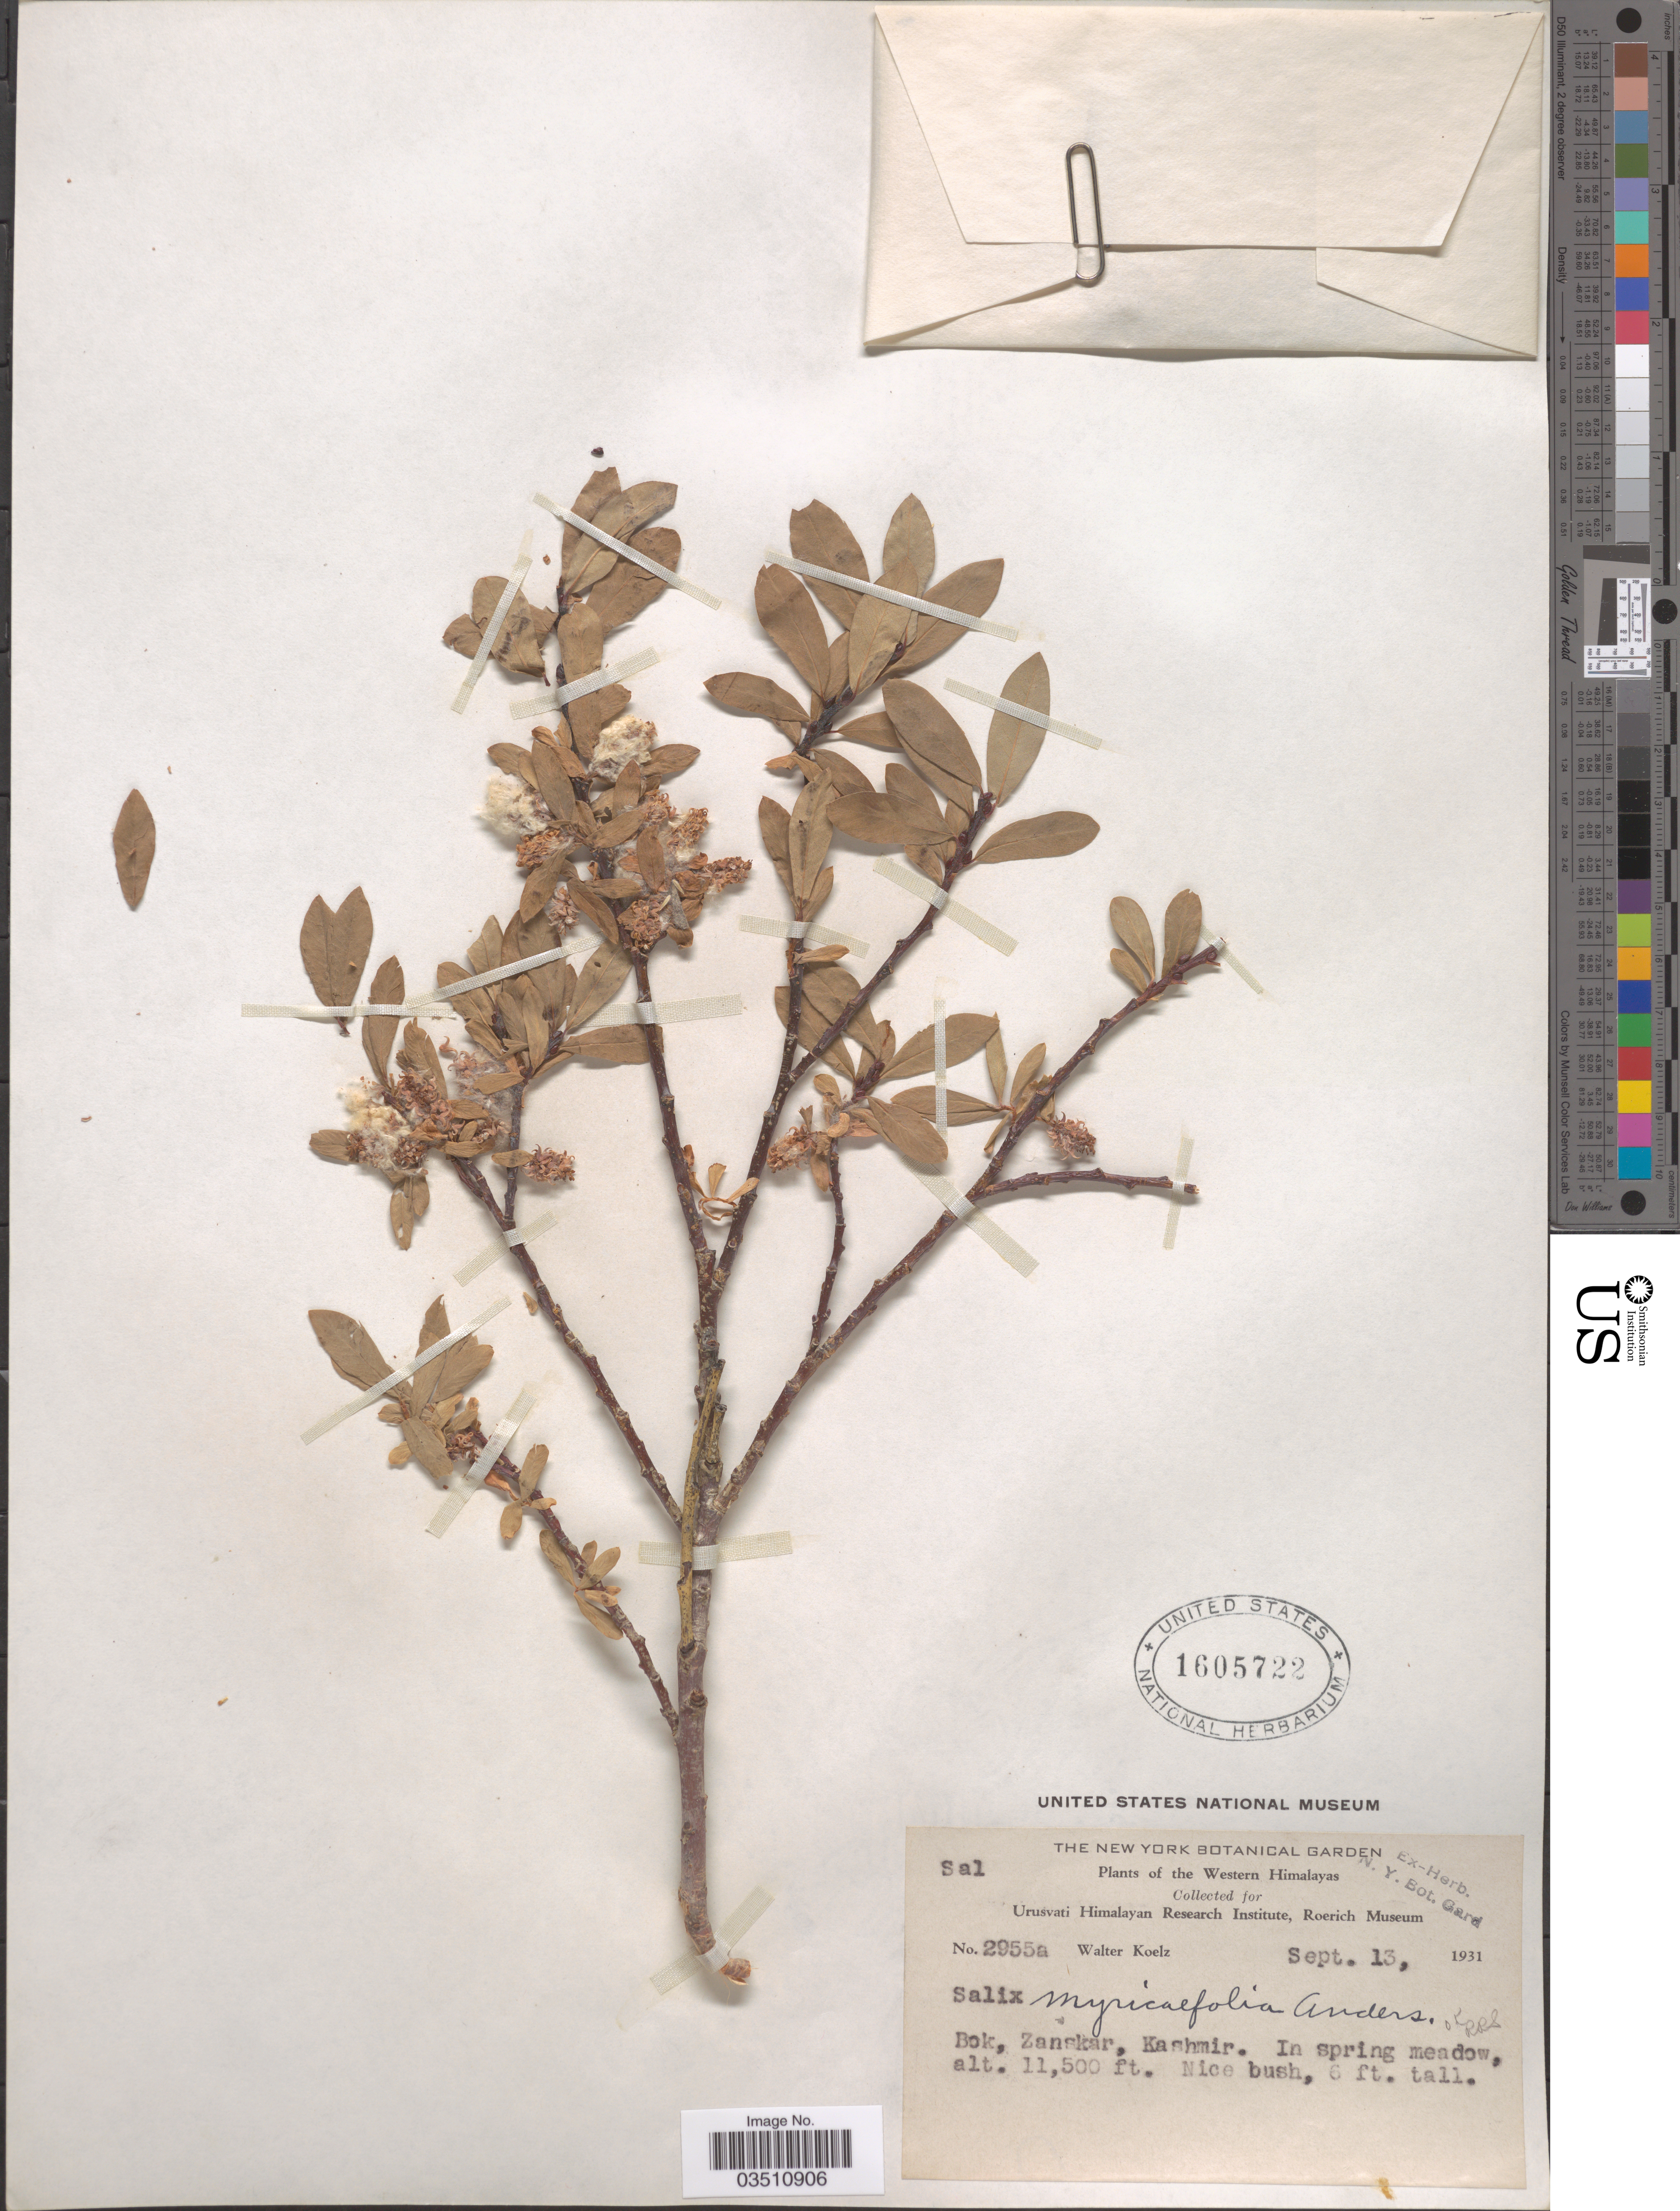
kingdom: Plantae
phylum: Tracheophyta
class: Magnoliopsida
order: Malpighiales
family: Salicaceae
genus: Salix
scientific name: Salix myricifolia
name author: Andersson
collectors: W. N. Koelz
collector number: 2955a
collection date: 1931-09-13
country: India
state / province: Jammu and Kashmir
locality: Western Himalayas. Bok, Zanskar, Kashmir.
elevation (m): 3505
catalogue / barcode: US 1605722